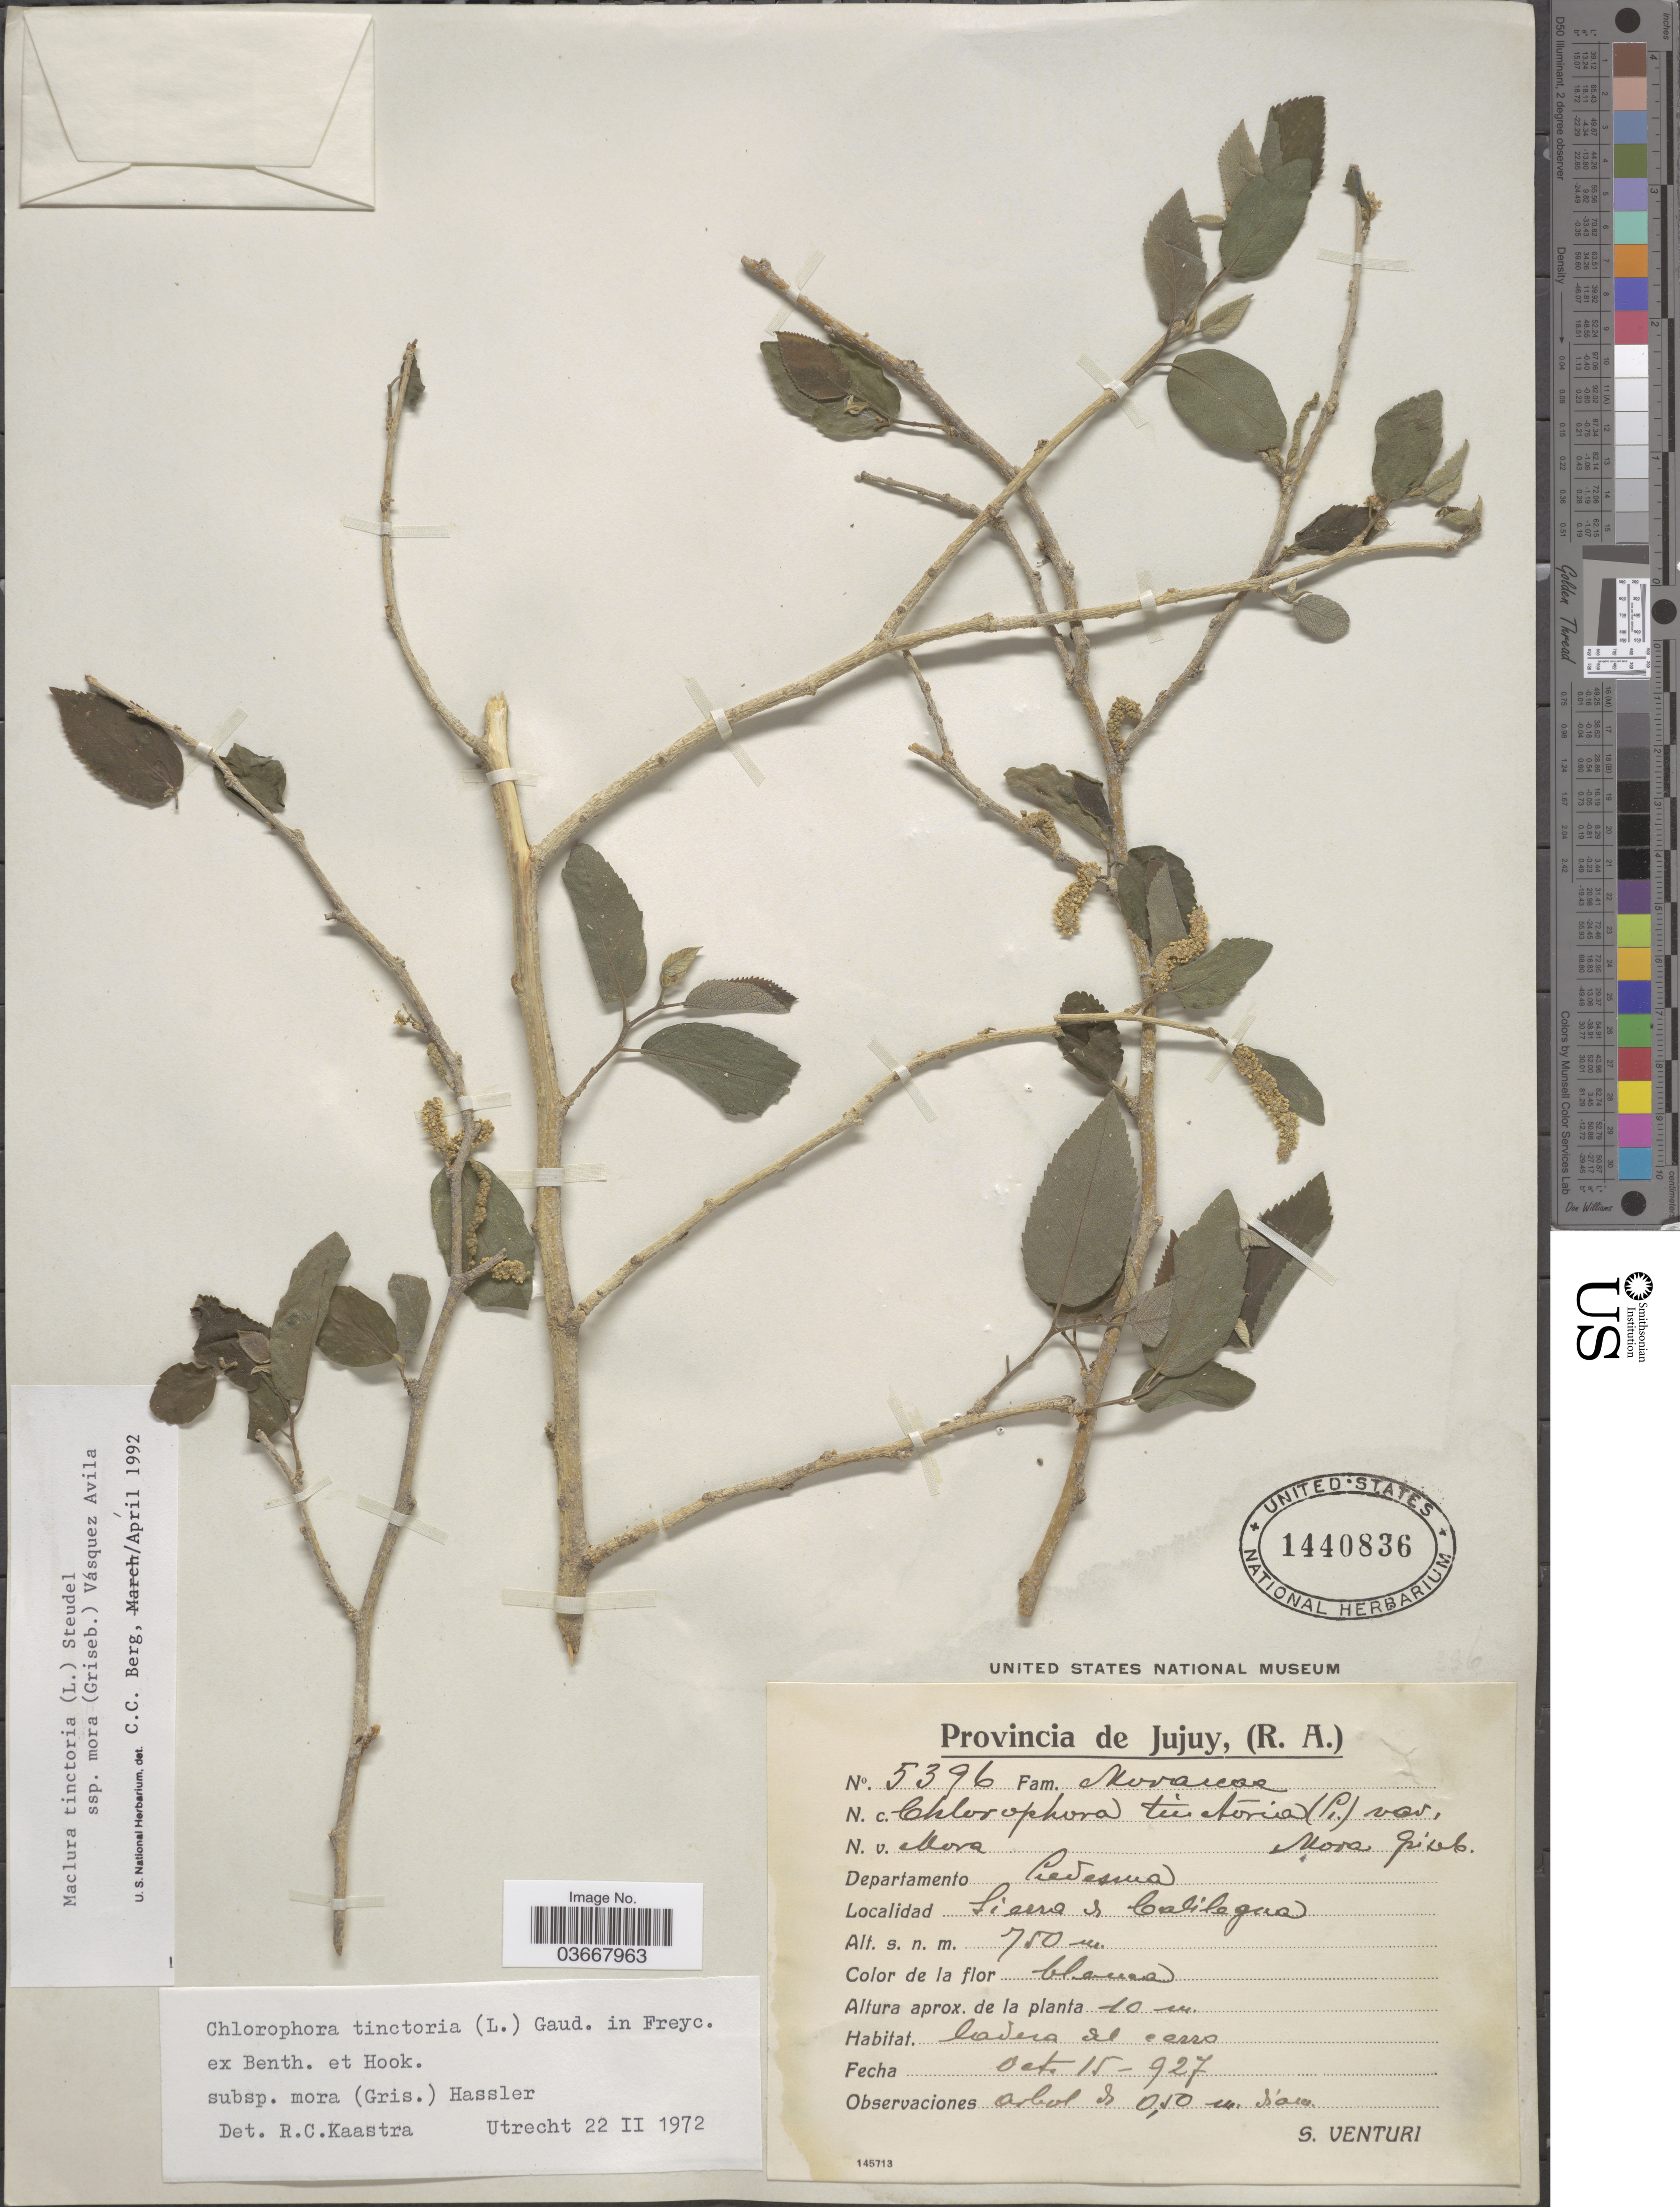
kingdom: Plantae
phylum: Tracheophyta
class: Magnoliopsida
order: Rosales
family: Moraceae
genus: Maclura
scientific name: Maclura tinctoria subsp. mora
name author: (Griseb.) Vázq. Avila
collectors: S. Venturi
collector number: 5396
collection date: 1927-10-15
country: Argentina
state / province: Jujuy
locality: Departamento Ledesma. Sierra de Calilegua.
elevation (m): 750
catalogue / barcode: US 1440836